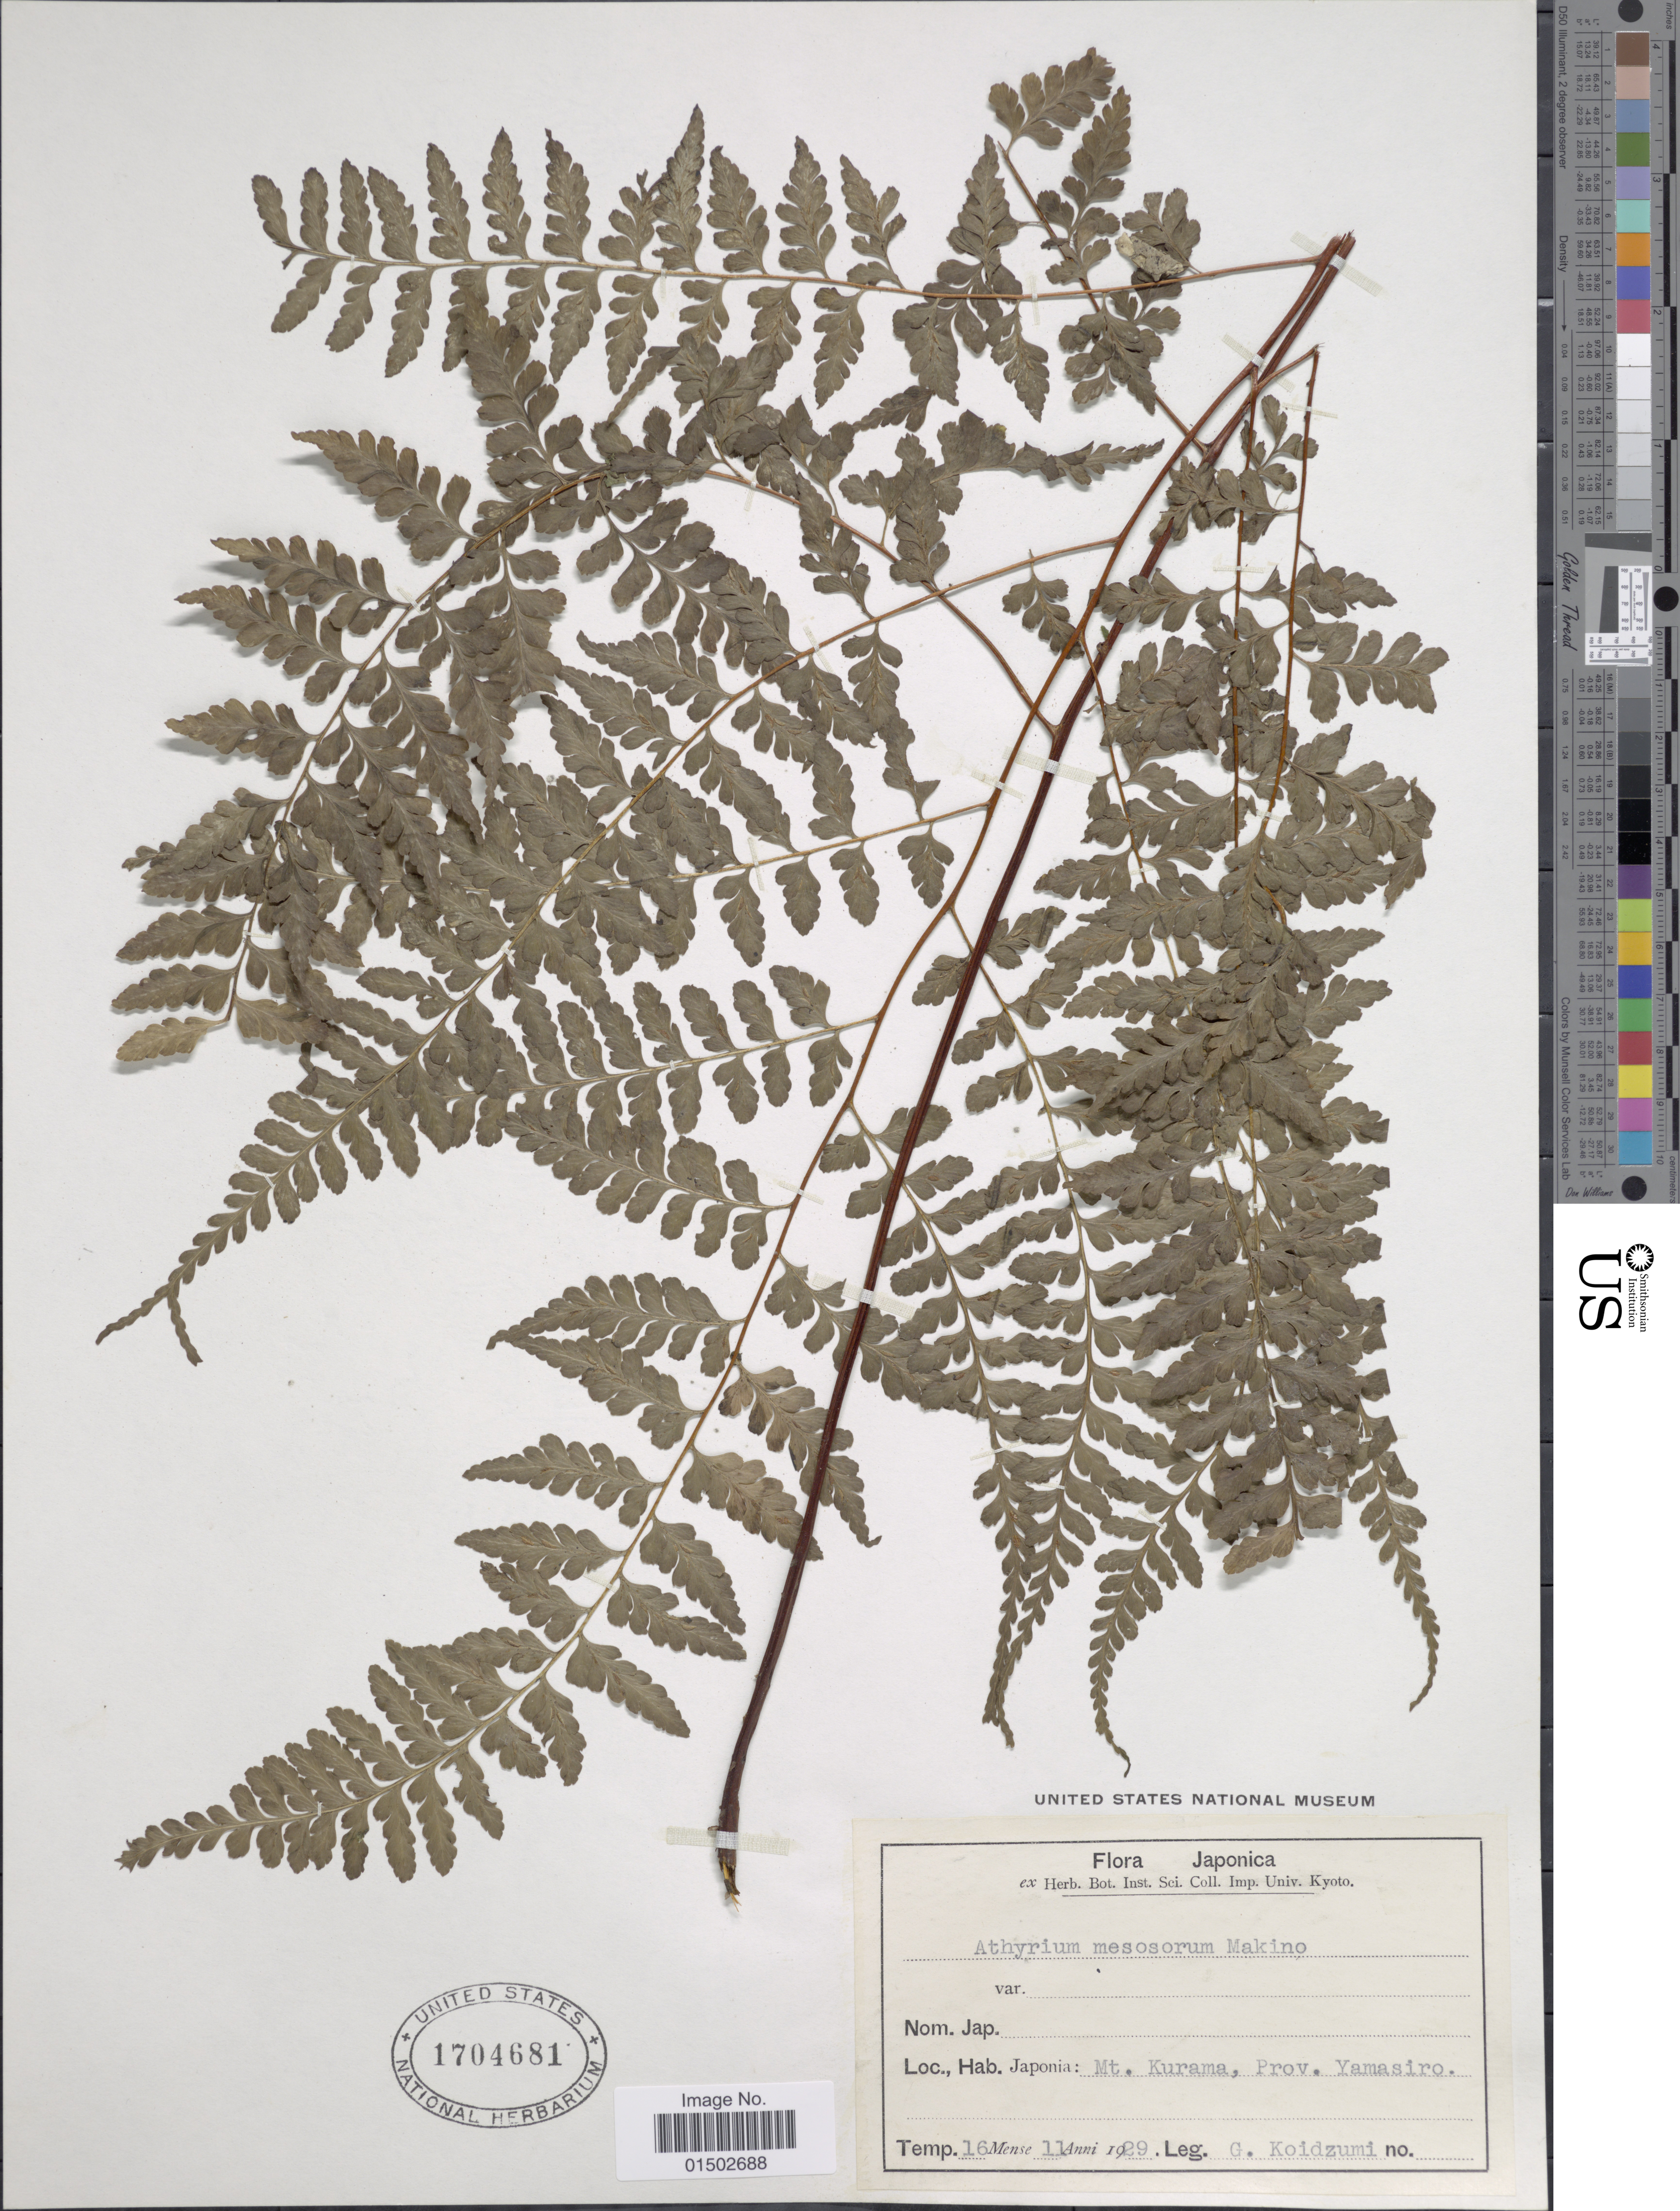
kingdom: Plantae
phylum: Tracheophyta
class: Polypodiopsida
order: Polypodiales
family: Rhachidosoraceae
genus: Rhachidosorus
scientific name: Rhachidosorus mesosorus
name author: (Makino) Ching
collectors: G. Koidzumi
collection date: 1929-11-16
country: Japan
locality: Mt. Kurama, Prov. Yamasiro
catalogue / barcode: US 1704681